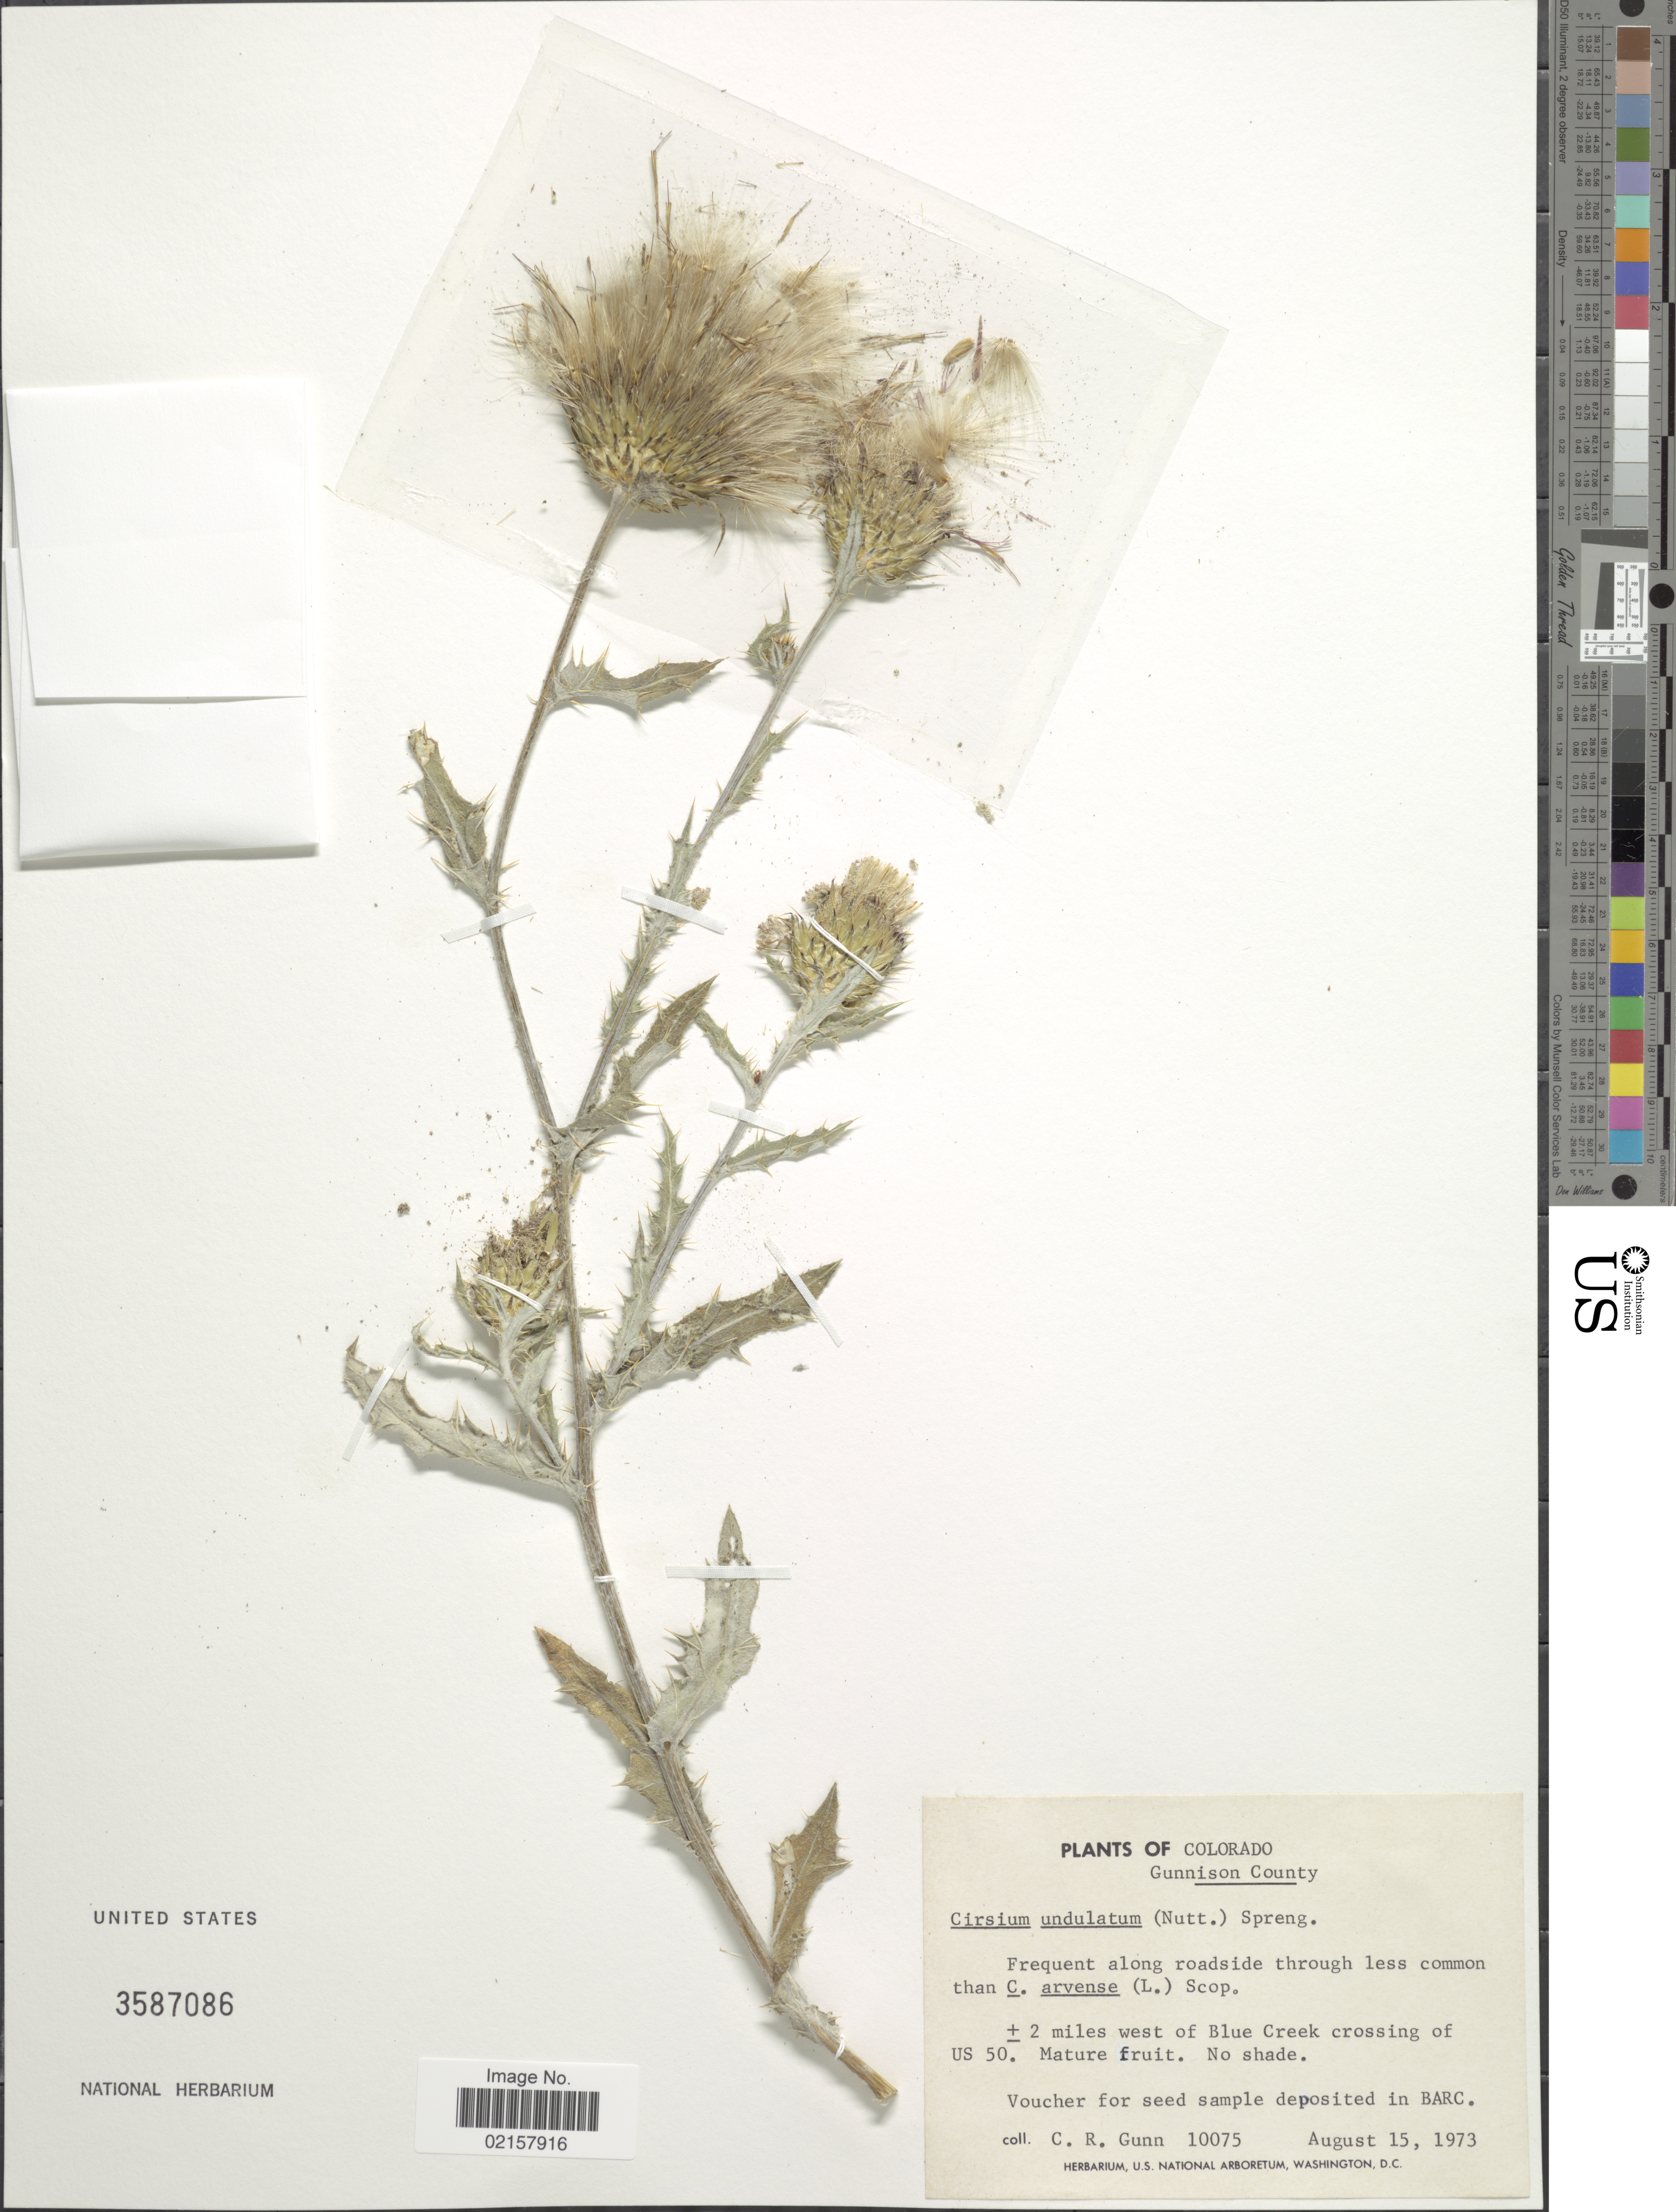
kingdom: Plantae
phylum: Tracheophyta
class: Magnoliopsida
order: Asterales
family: Asteraceae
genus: Cirsium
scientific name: Cirsium undulatum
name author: (Nutt.) Spreng.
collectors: C. R. Gunn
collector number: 10075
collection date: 1973-08-15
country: United States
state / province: Colorado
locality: Gunnison County, ca. 2 miles west of Blue Creek crossing of US 50.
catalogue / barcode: US 3587086